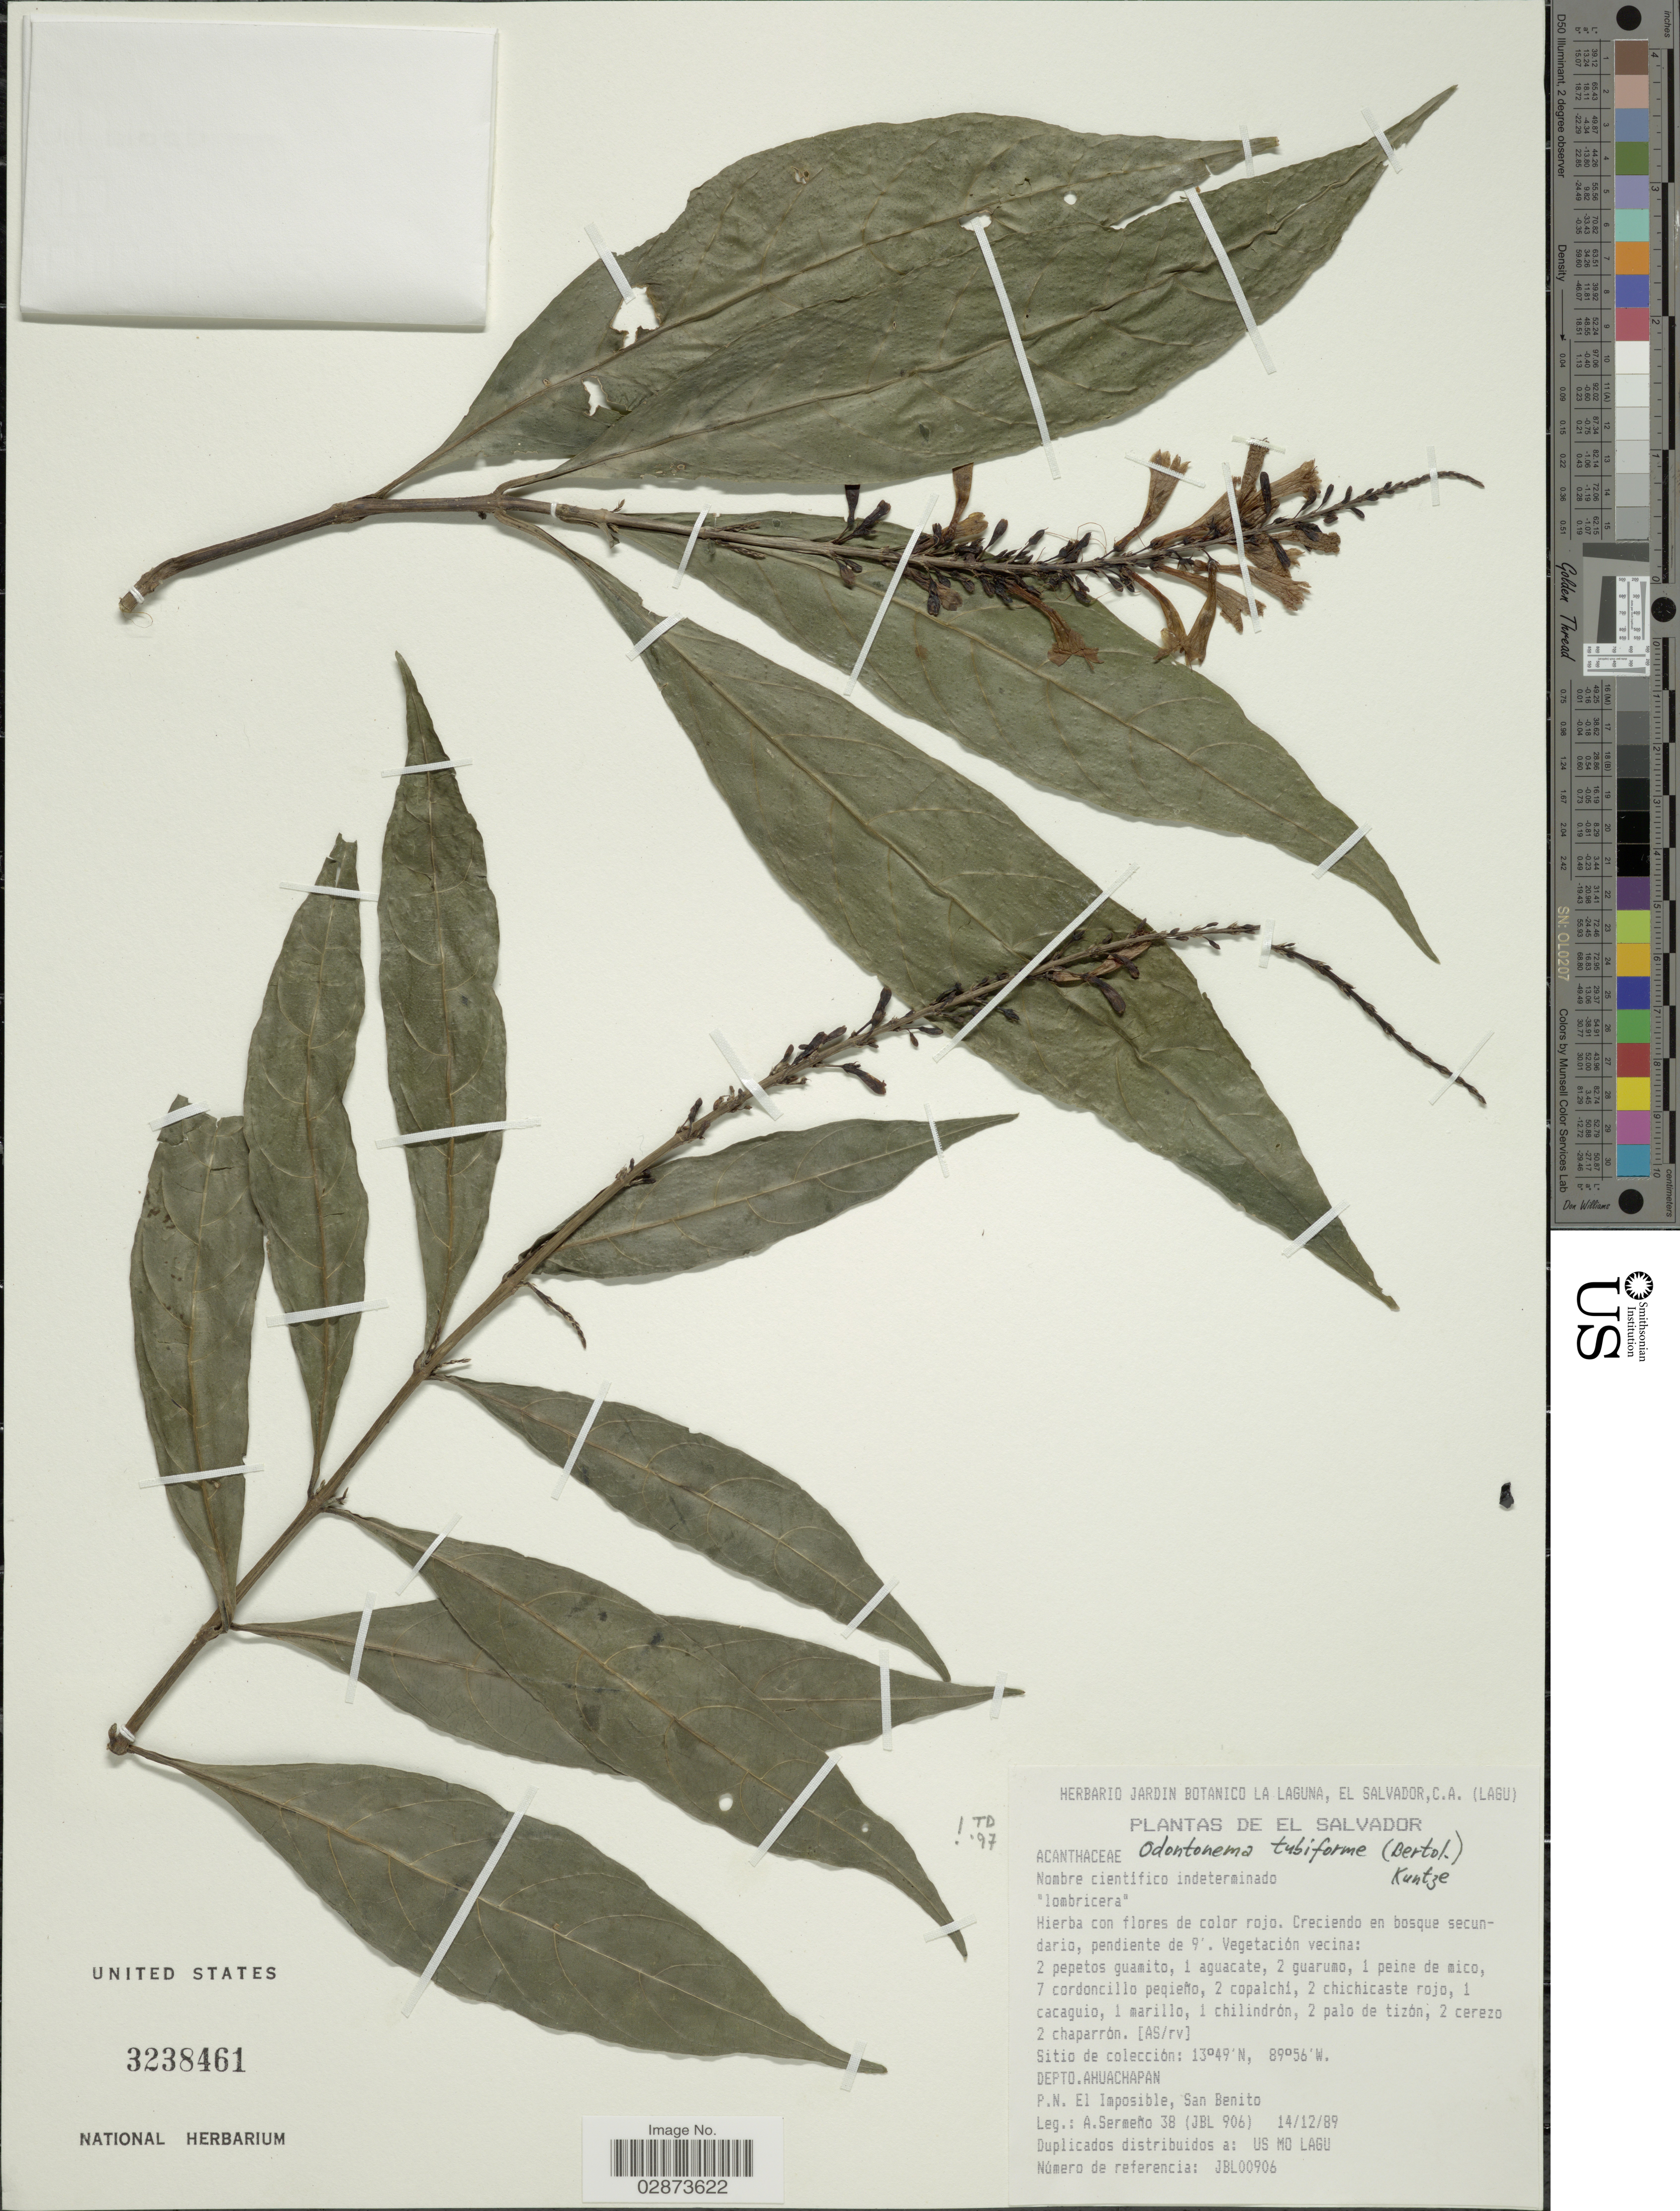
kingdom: Plantae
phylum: Tracheophyta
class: Magnoliopsida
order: Lamiales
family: Acanthaceae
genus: Odontonema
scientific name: Odontonema tubaeforme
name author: (Bertol.) Kuntze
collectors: A. Sermeno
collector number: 38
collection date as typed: Transcribed d/m/y: 14/12/89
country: El Salvador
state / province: Ahuachapan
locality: Depto. Ahuachapan. P.N. El Imposible, San Benito.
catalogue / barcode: US 3238461